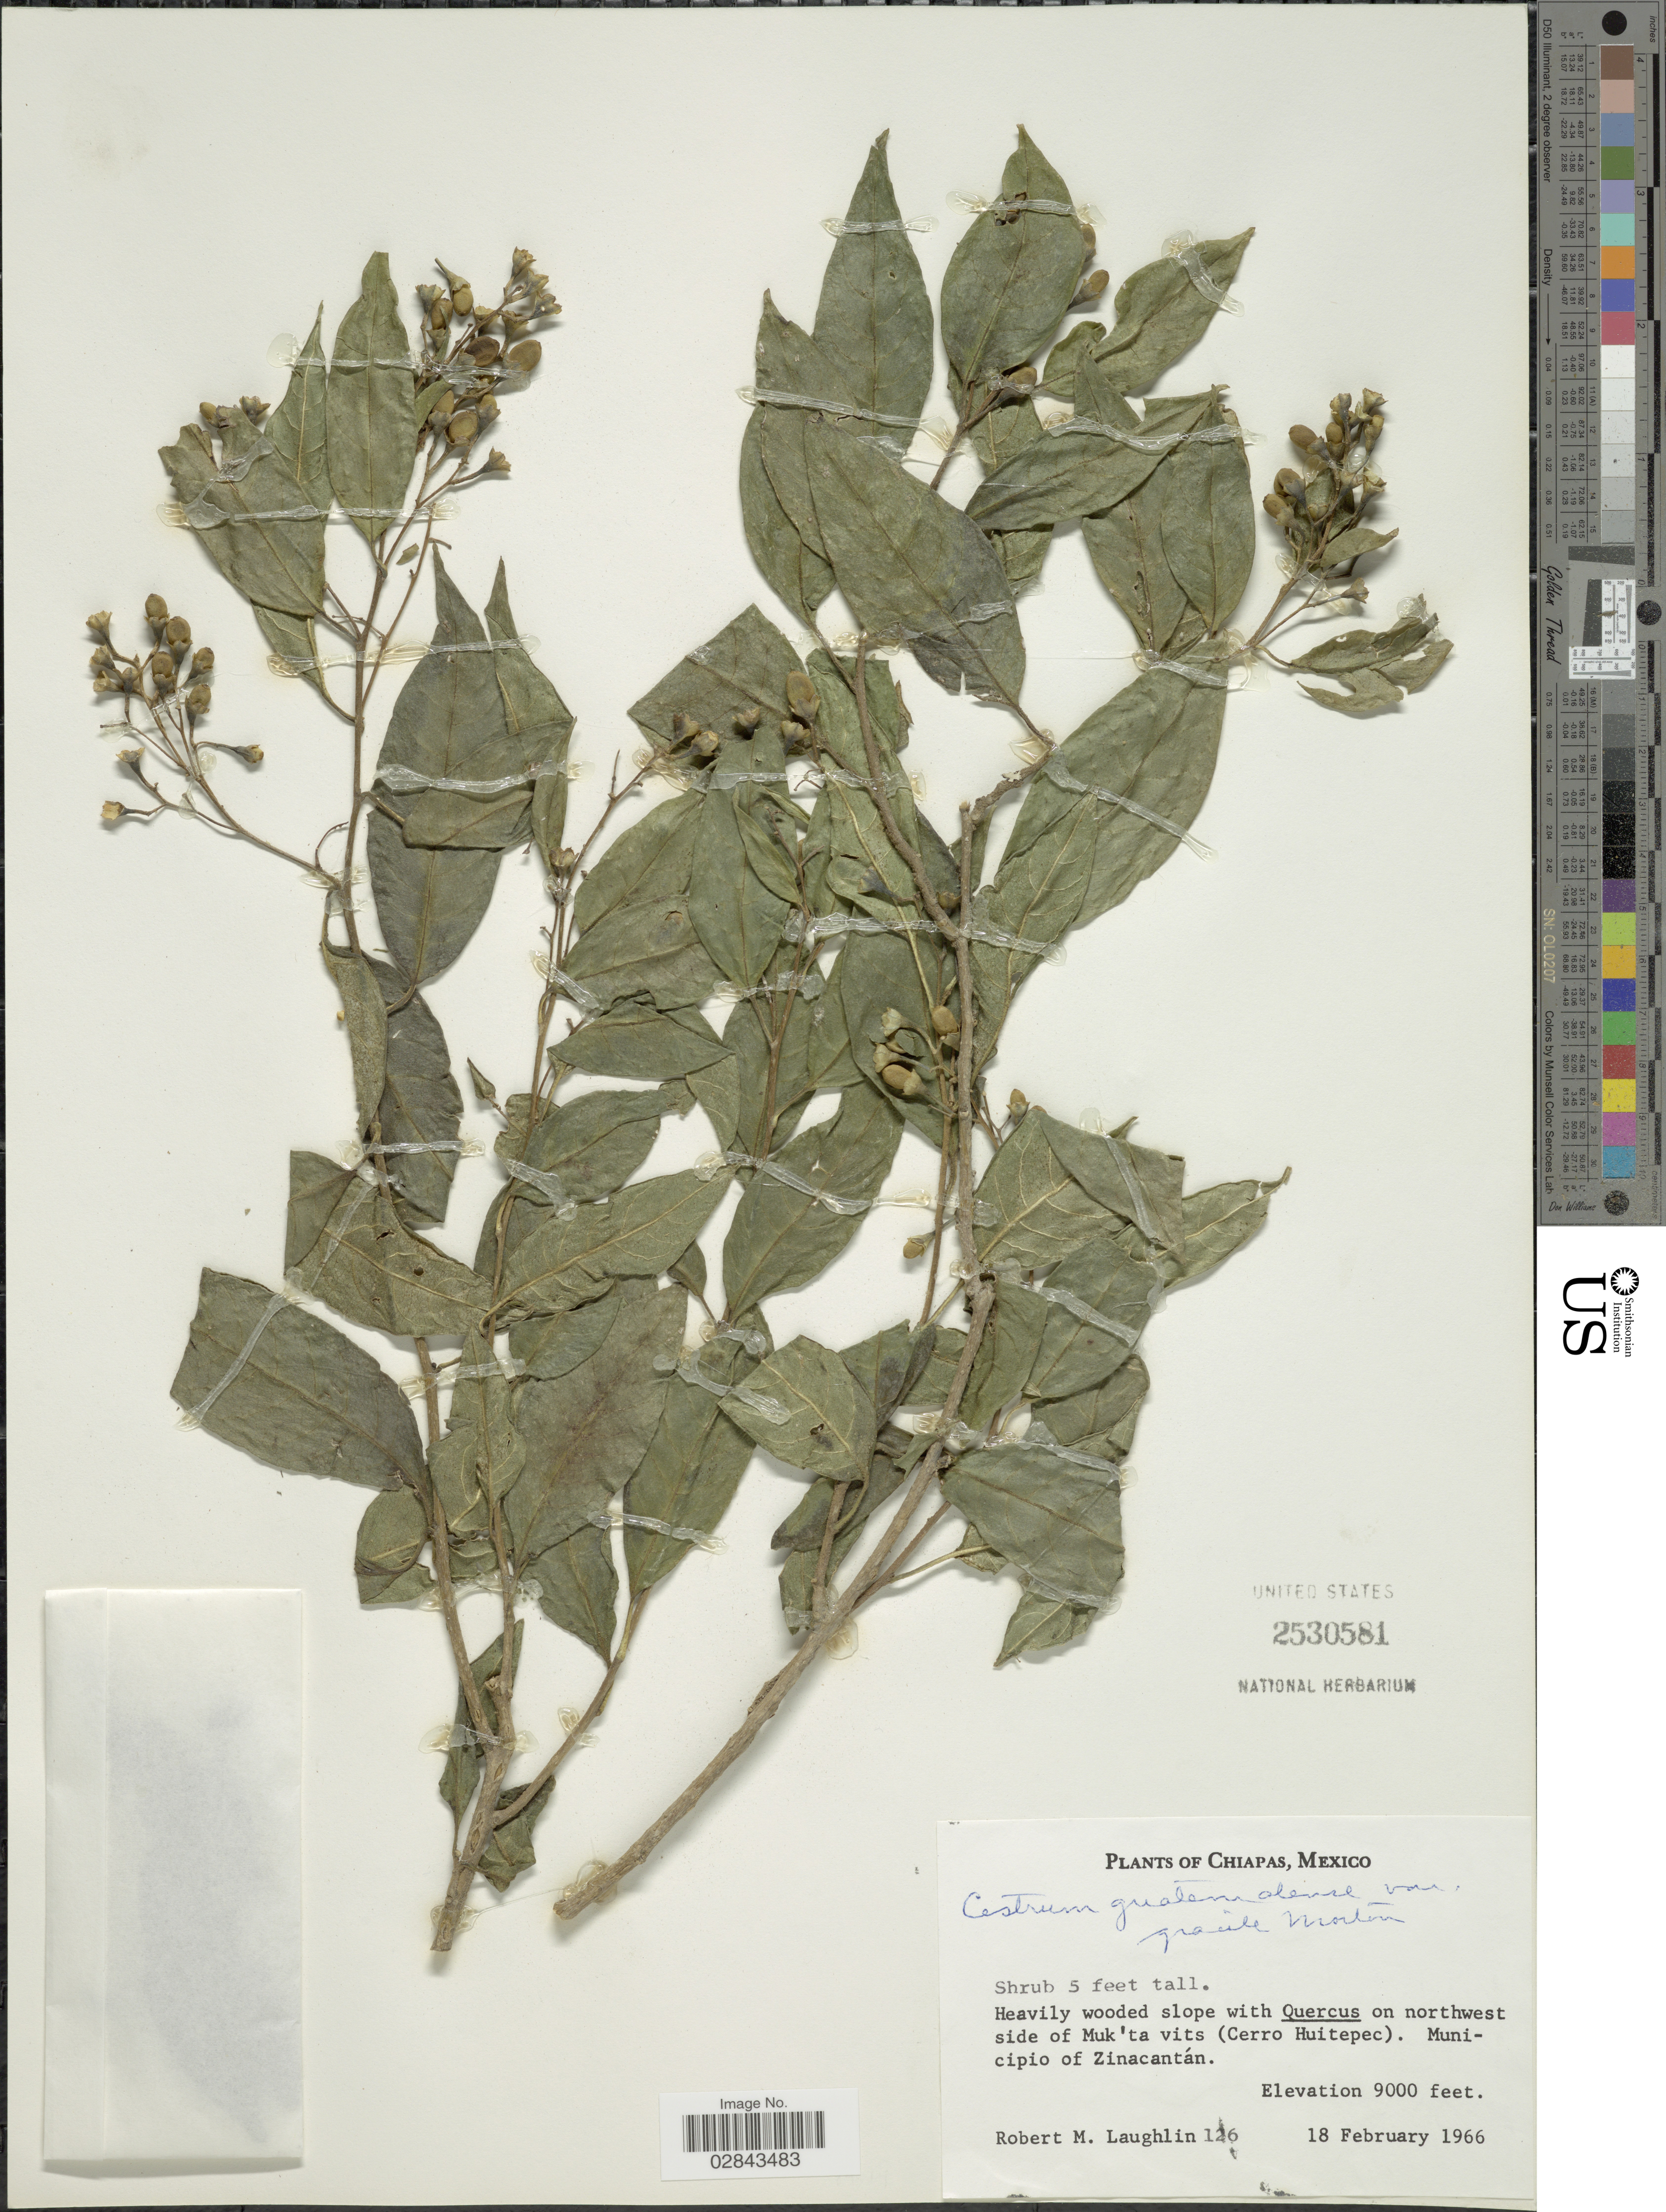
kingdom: Plantae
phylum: Tracheophyta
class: Magnoliopsida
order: Solanales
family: Solanaceae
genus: Cestrum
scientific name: Cestrum guatemalense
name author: Francey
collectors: R. M. Laughlin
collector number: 126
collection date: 1966-02-18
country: Mexico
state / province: Chiapas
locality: On northwest side of Muk'ta vits (Cerro Huitepec). Municipio of Zinacantán.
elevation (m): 2743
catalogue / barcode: US 2530581